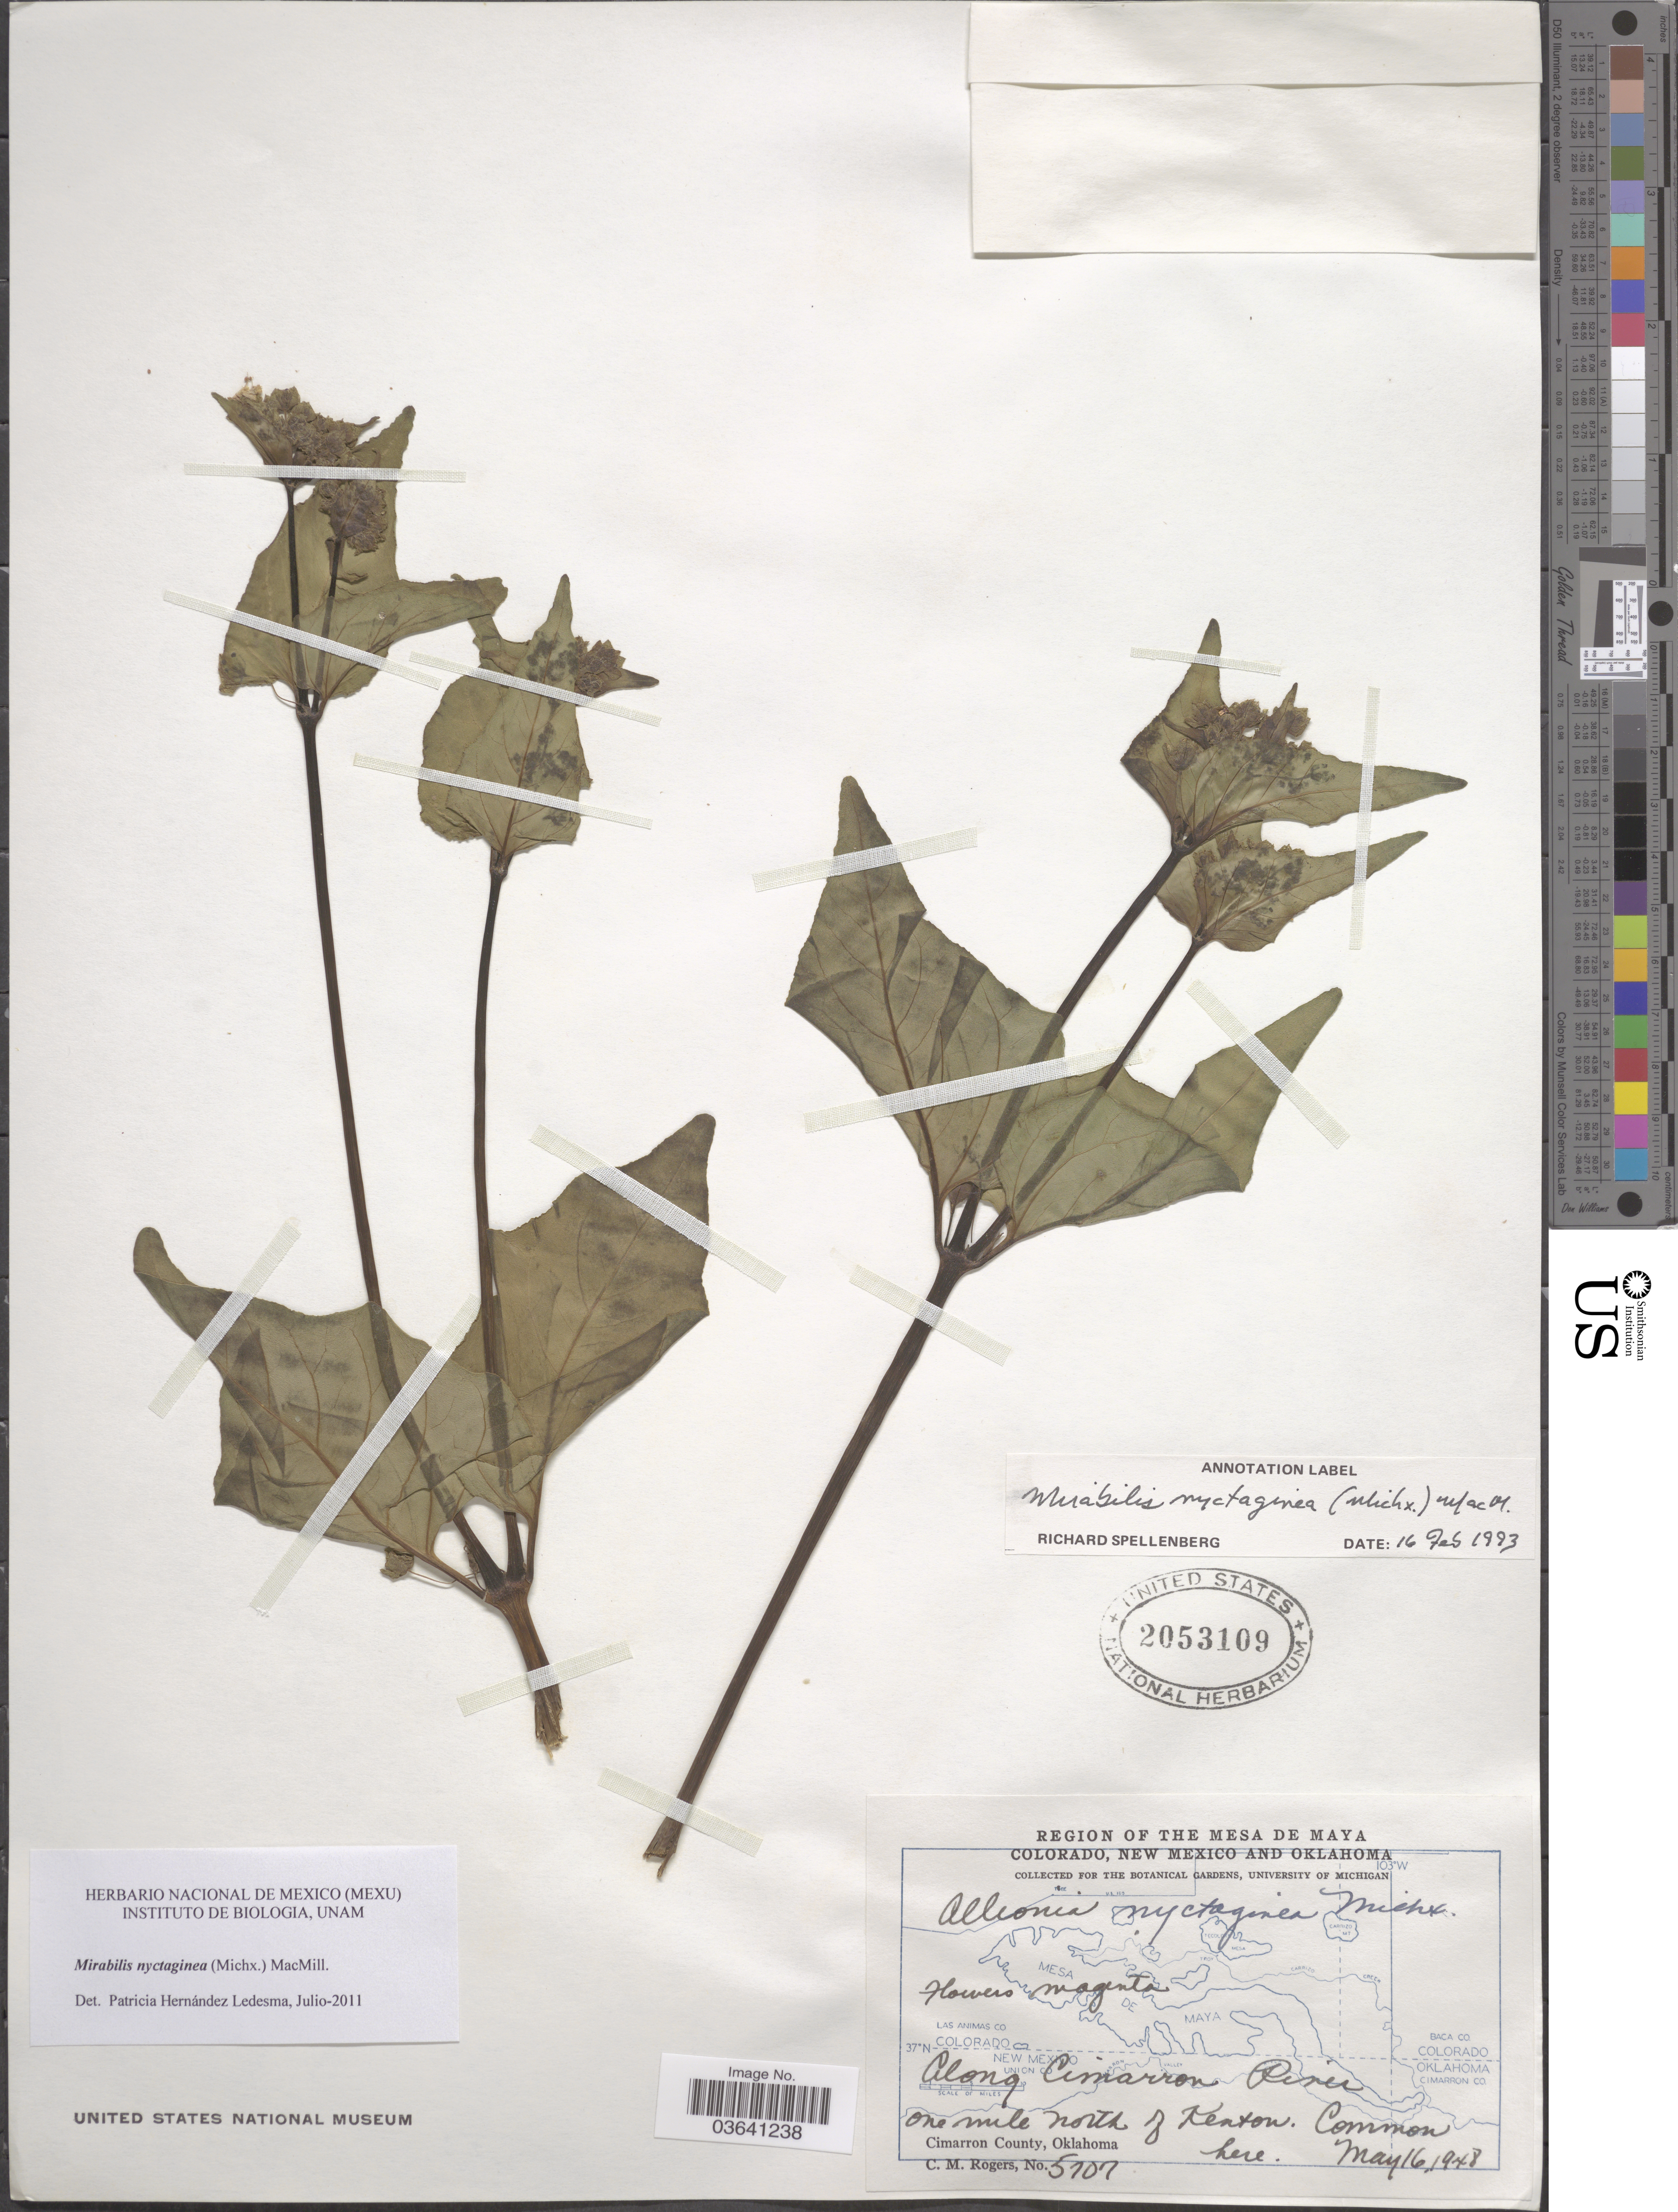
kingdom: Plantae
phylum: Tracheophyta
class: Magnoliopsida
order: Caryophyllales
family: Nyctaginaceae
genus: Mirabilis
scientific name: Mirabilis nyctaginea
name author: (Michx.) MacMill.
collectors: C. M. Rogers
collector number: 5707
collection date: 1948-05-16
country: United States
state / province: Oklahoma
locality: Region of the Mesa de Maya. Along Cimarron River one mile north of Kenton. Cimarron County.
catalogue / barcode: US 2053109